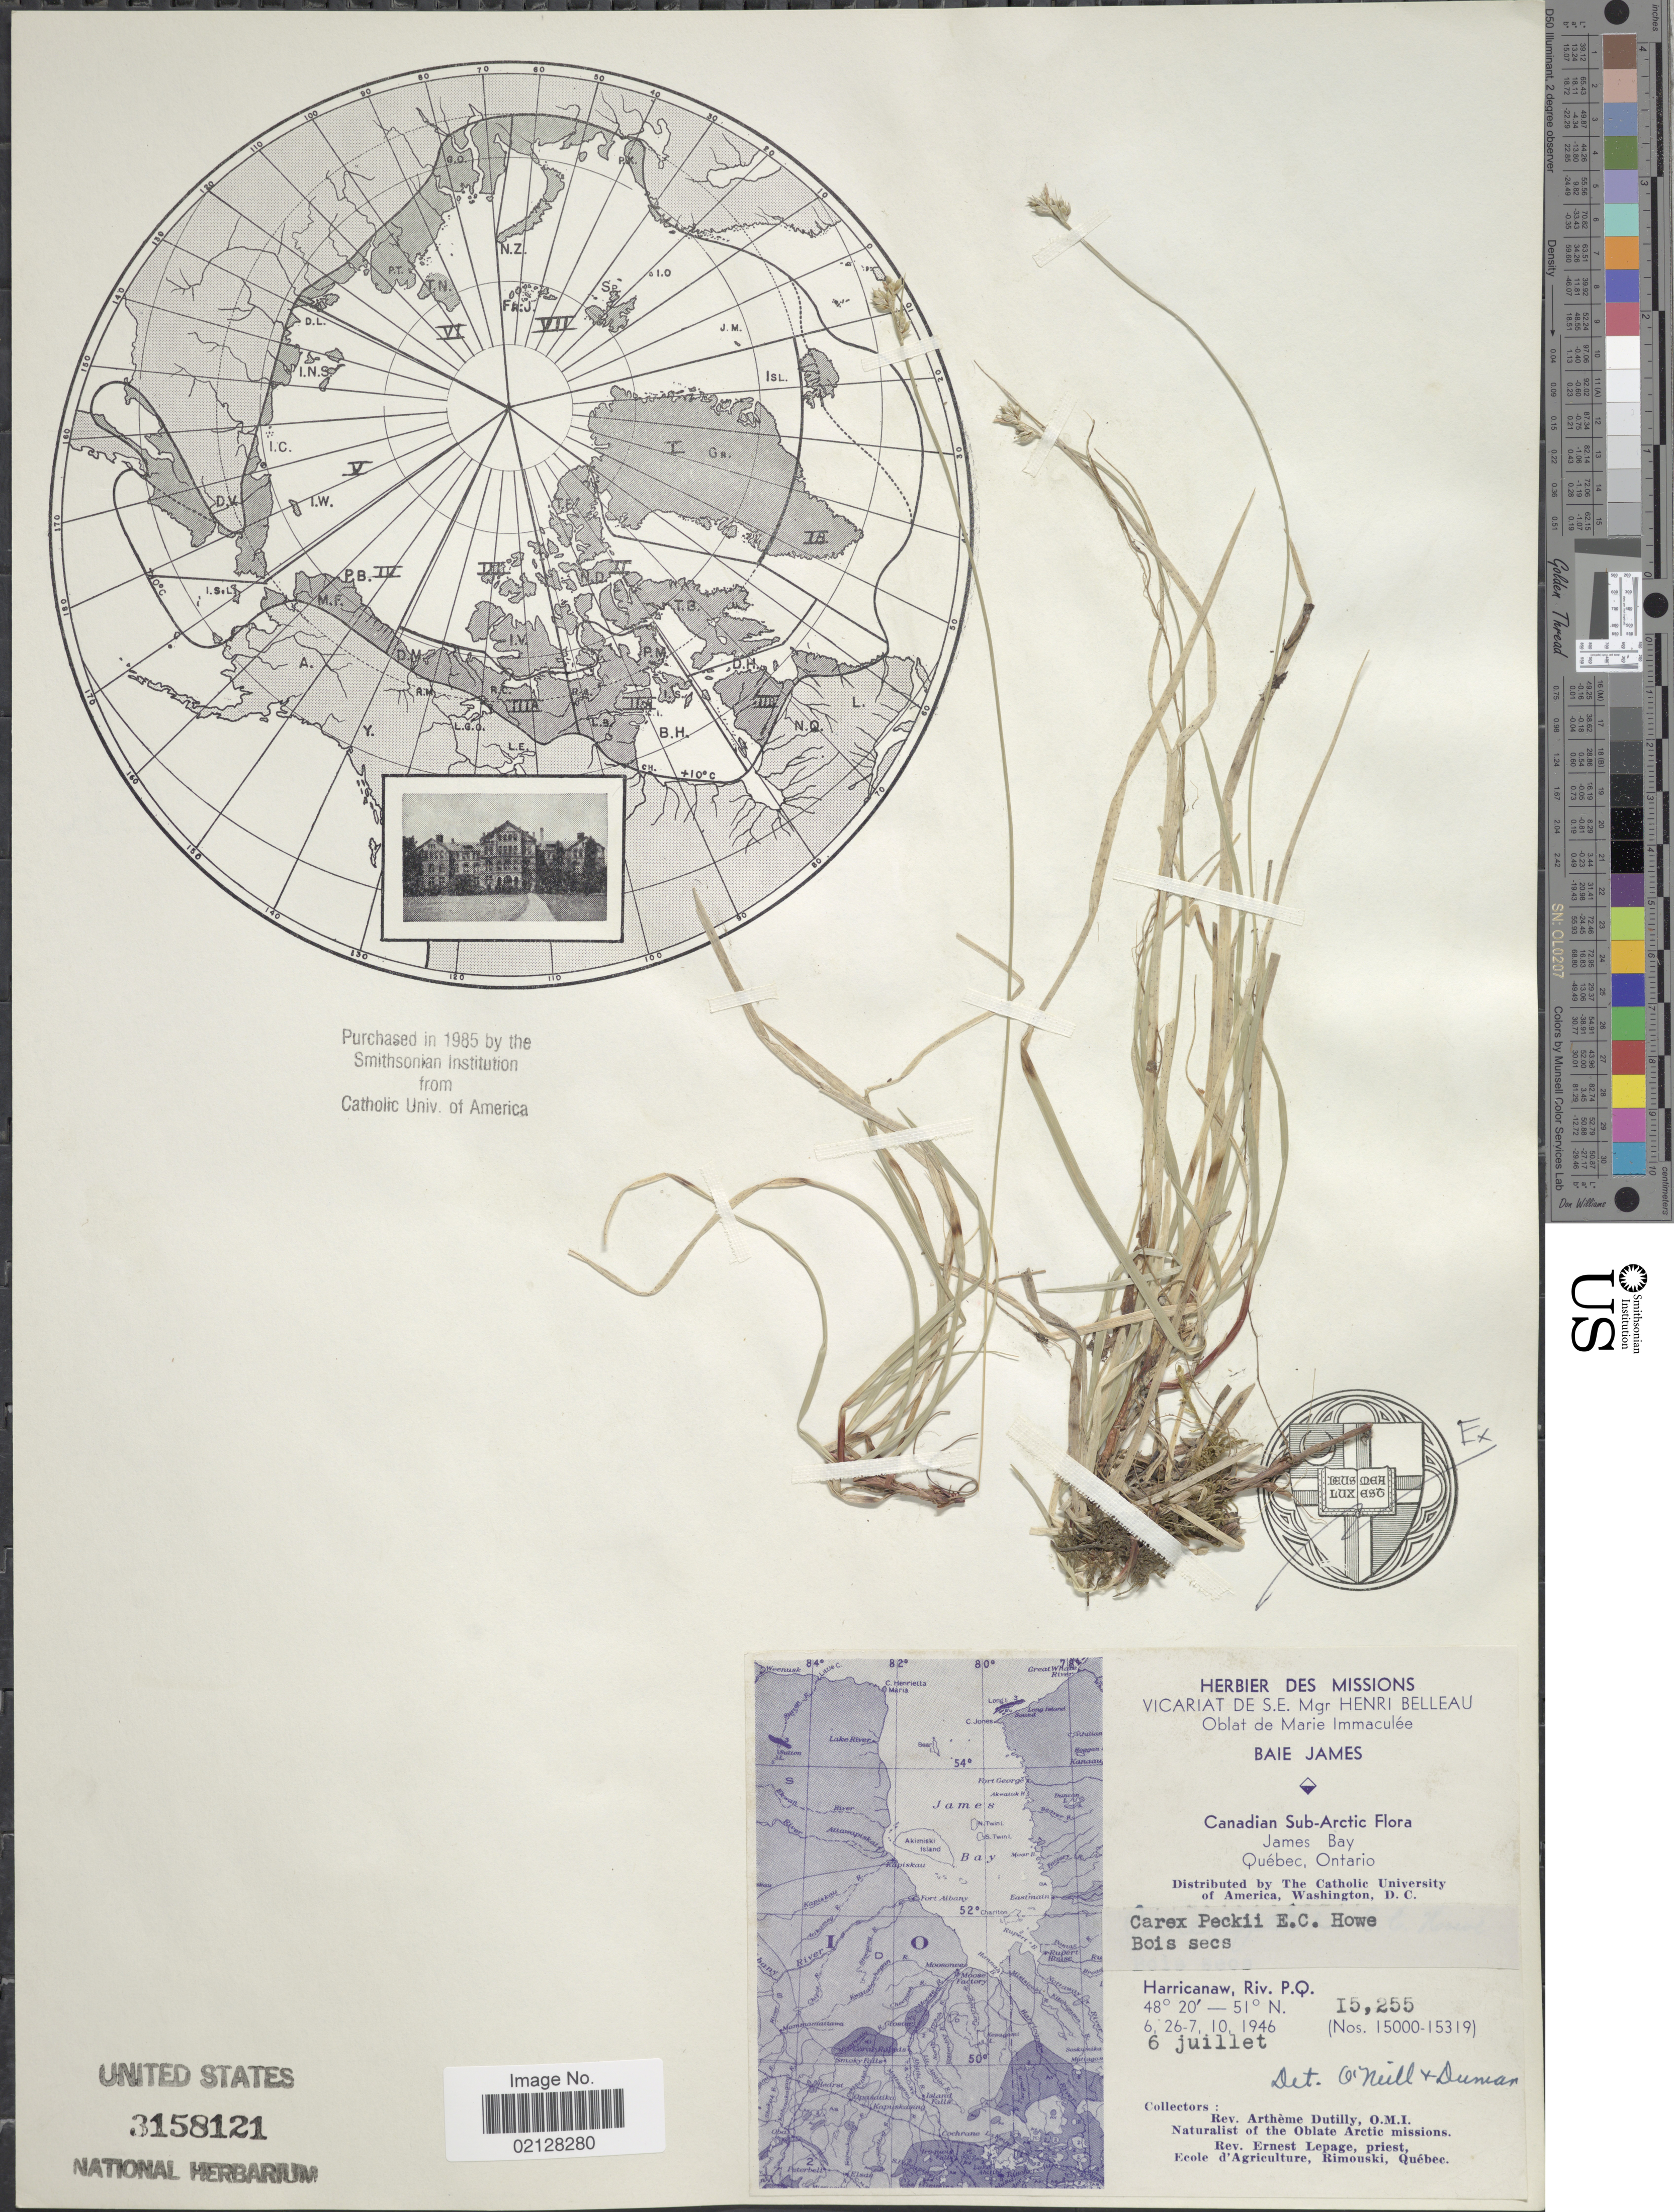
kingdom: Plantae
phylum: Tracheophyta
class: Liliopsida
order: Poales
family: Cyperaceae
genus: Carex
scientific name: Carex peckii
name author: Howe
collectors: A. Dutilly & E. Lepage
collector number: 15255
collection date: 1946-07-06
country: Canada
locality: James Bay, Quebec, Ontario. Harricanaw, Riv. P.Q.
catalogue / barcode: US 3158121